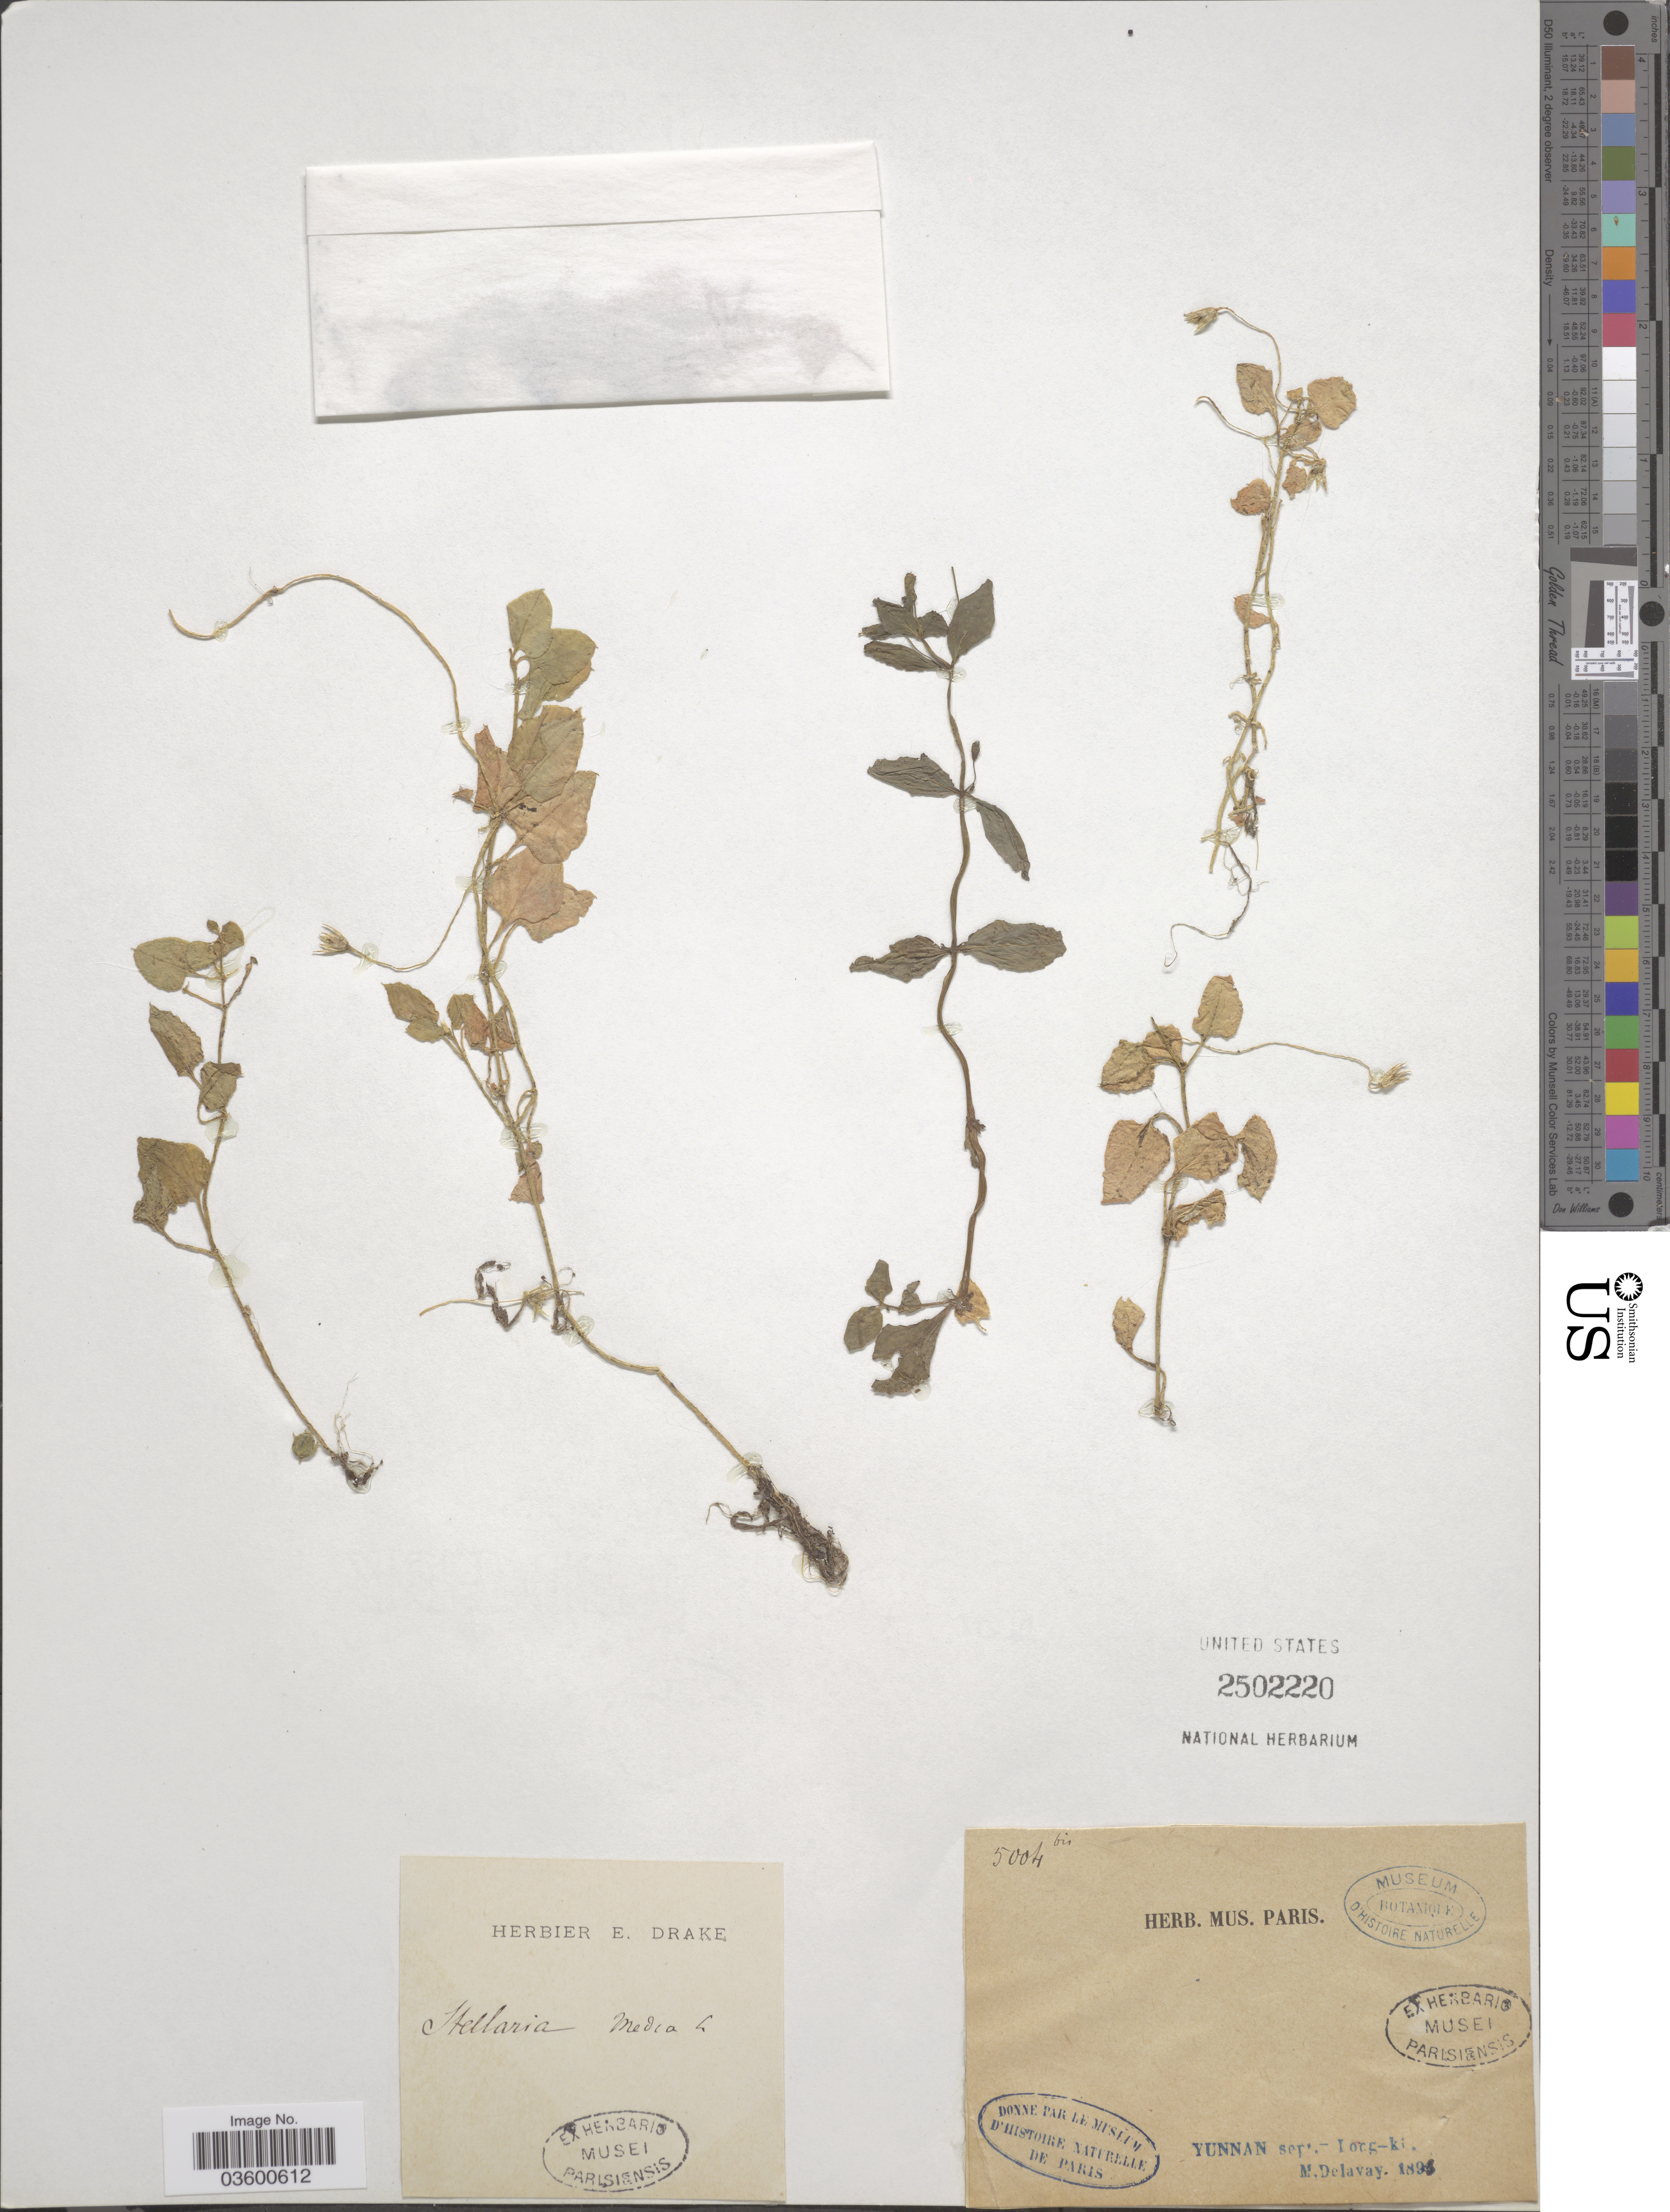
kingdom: Plantae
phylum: Tracheophyta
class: Magnoliopsida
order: Caryophyllales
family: Caryophyllaceae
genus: Stellaria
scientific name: Stellaria media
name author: (L.) Vill.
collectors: M. Delavay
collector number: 5004bis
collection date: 1893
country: China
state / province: Yunnan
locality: Yunnan sep [illegible text]-Ioog [interpreted]-ki.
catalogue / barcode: US 2502220